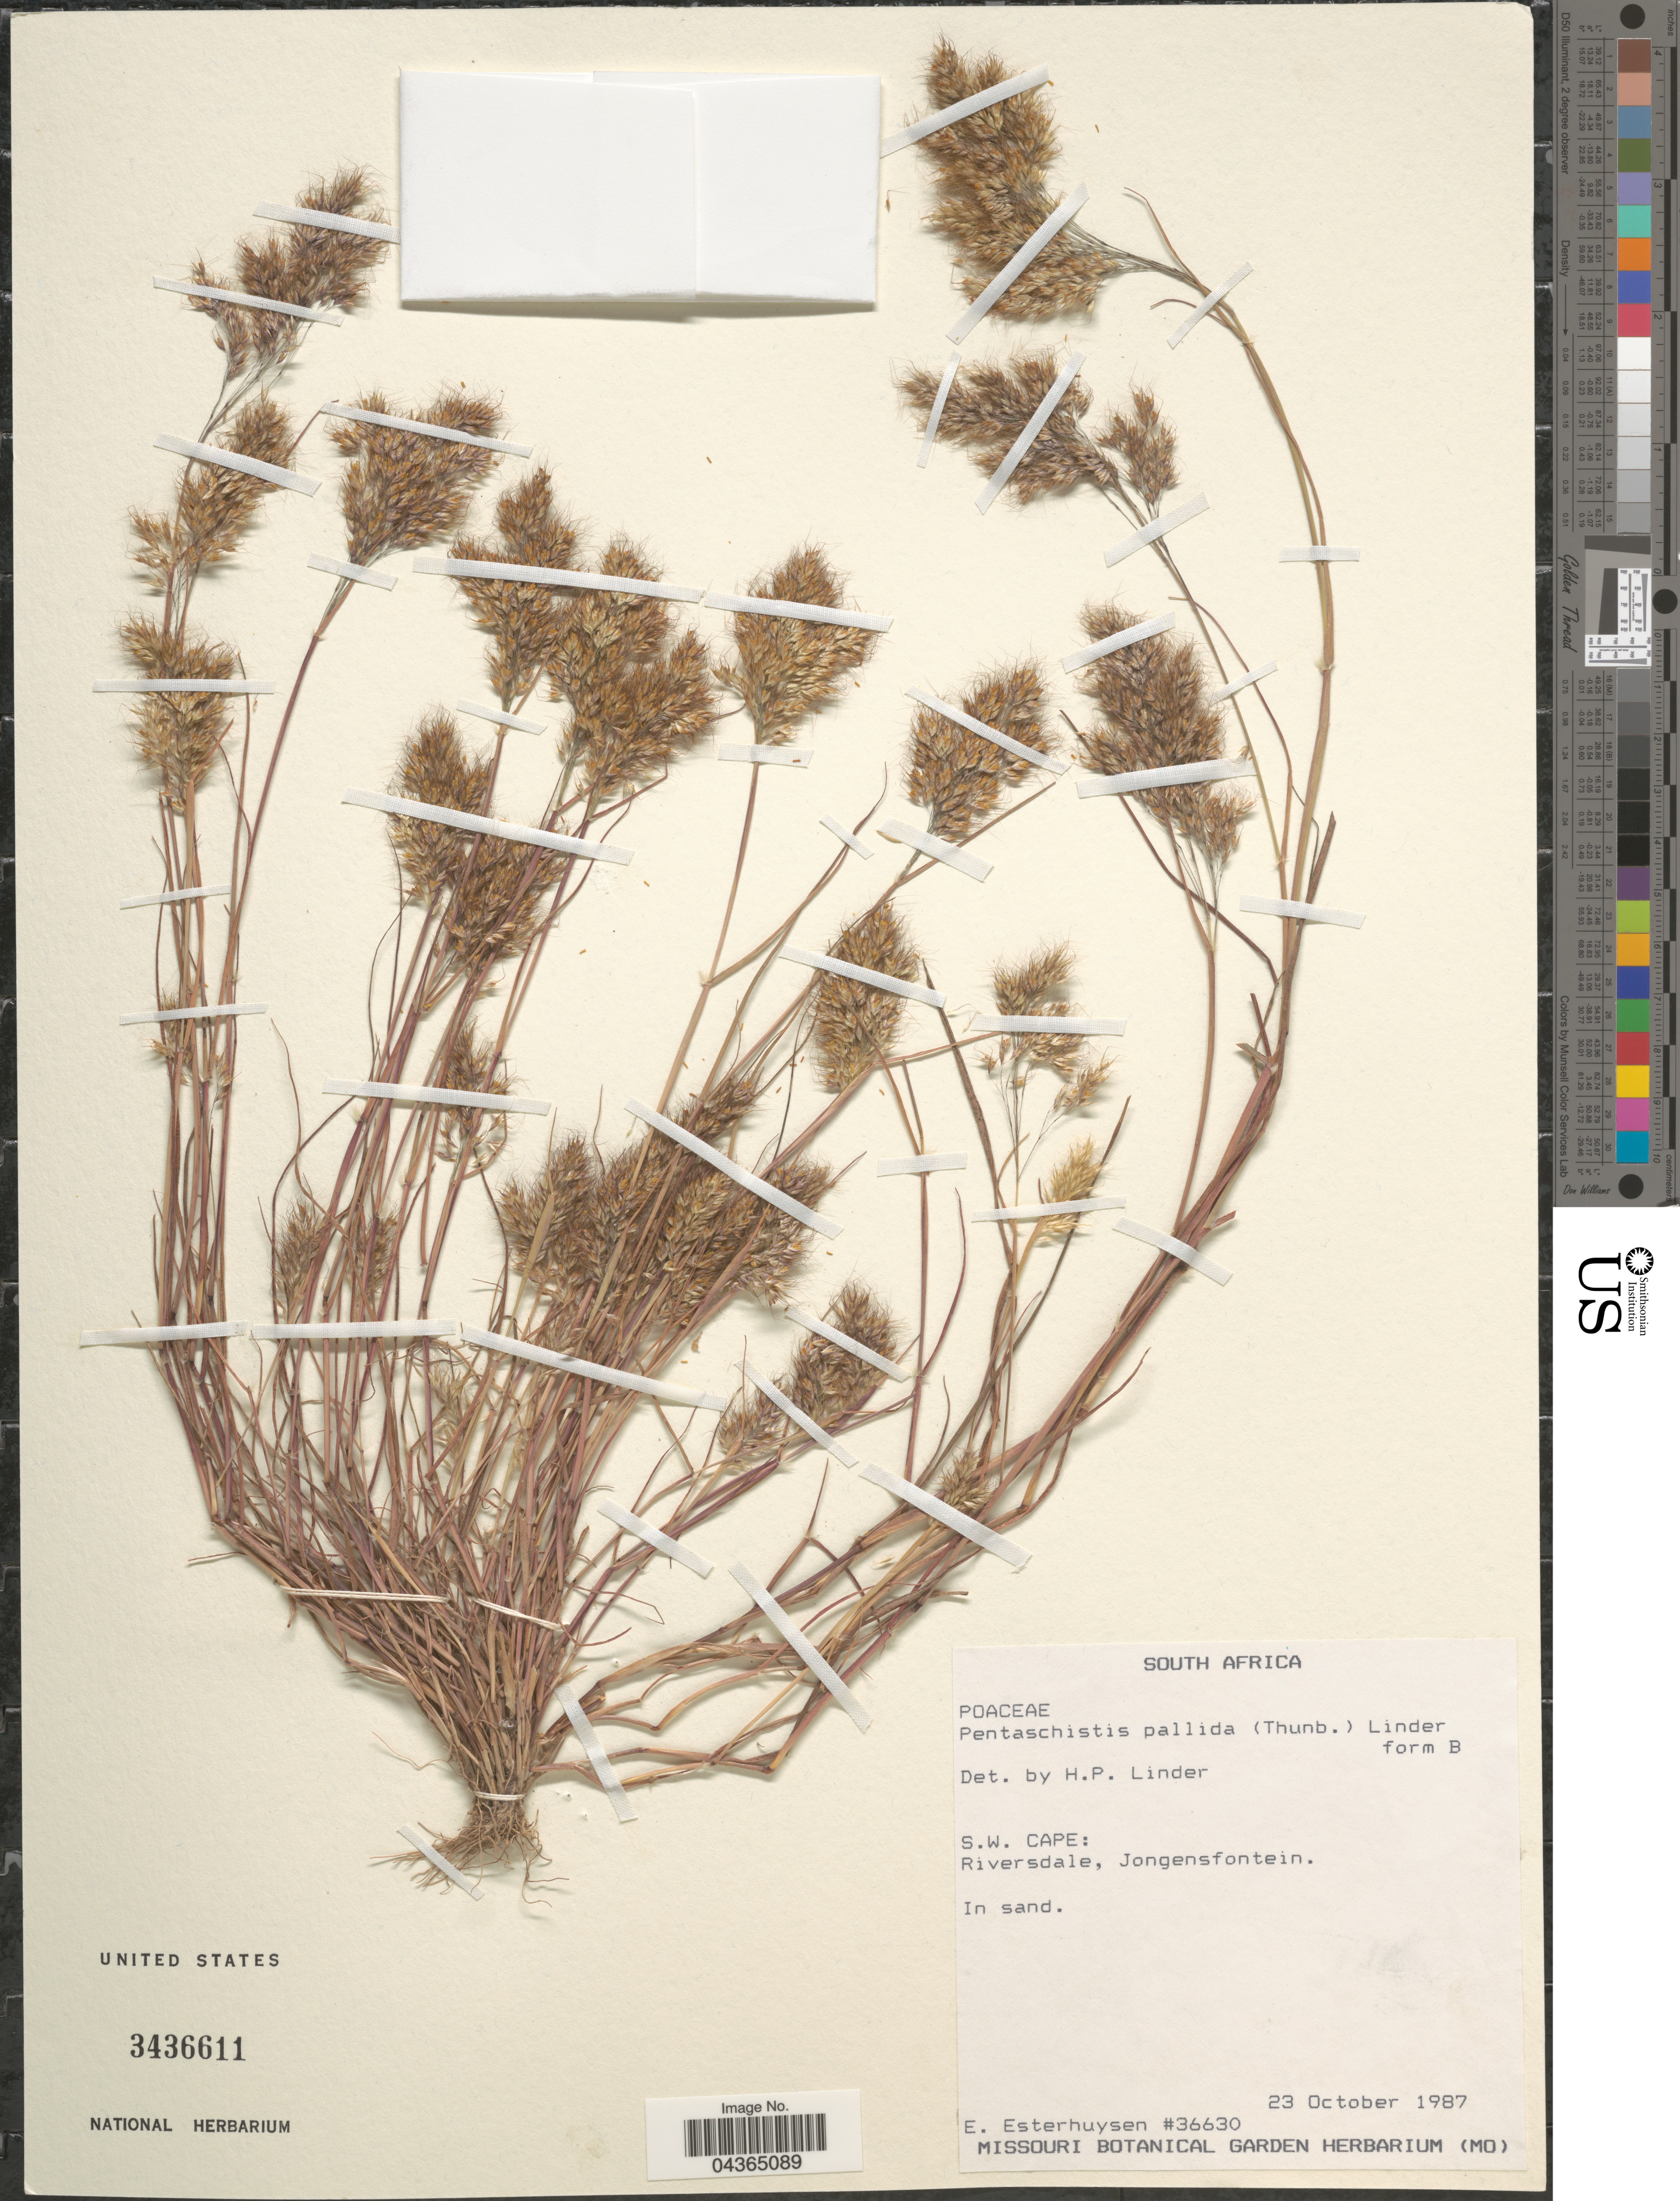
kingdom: Plantae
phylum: Tracheophyta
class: Liliopsida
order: Poales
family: Poaceae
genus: Pentameris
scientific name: Pentameris pallida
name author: (Thunb.) Galley & H.P. Linder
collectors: E. E. Esterhuysen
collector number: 36630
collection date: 1987-10-23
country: South Africa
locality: S.W. Cape: Riversdale, Jongensfontein.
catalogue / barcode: US 3436611